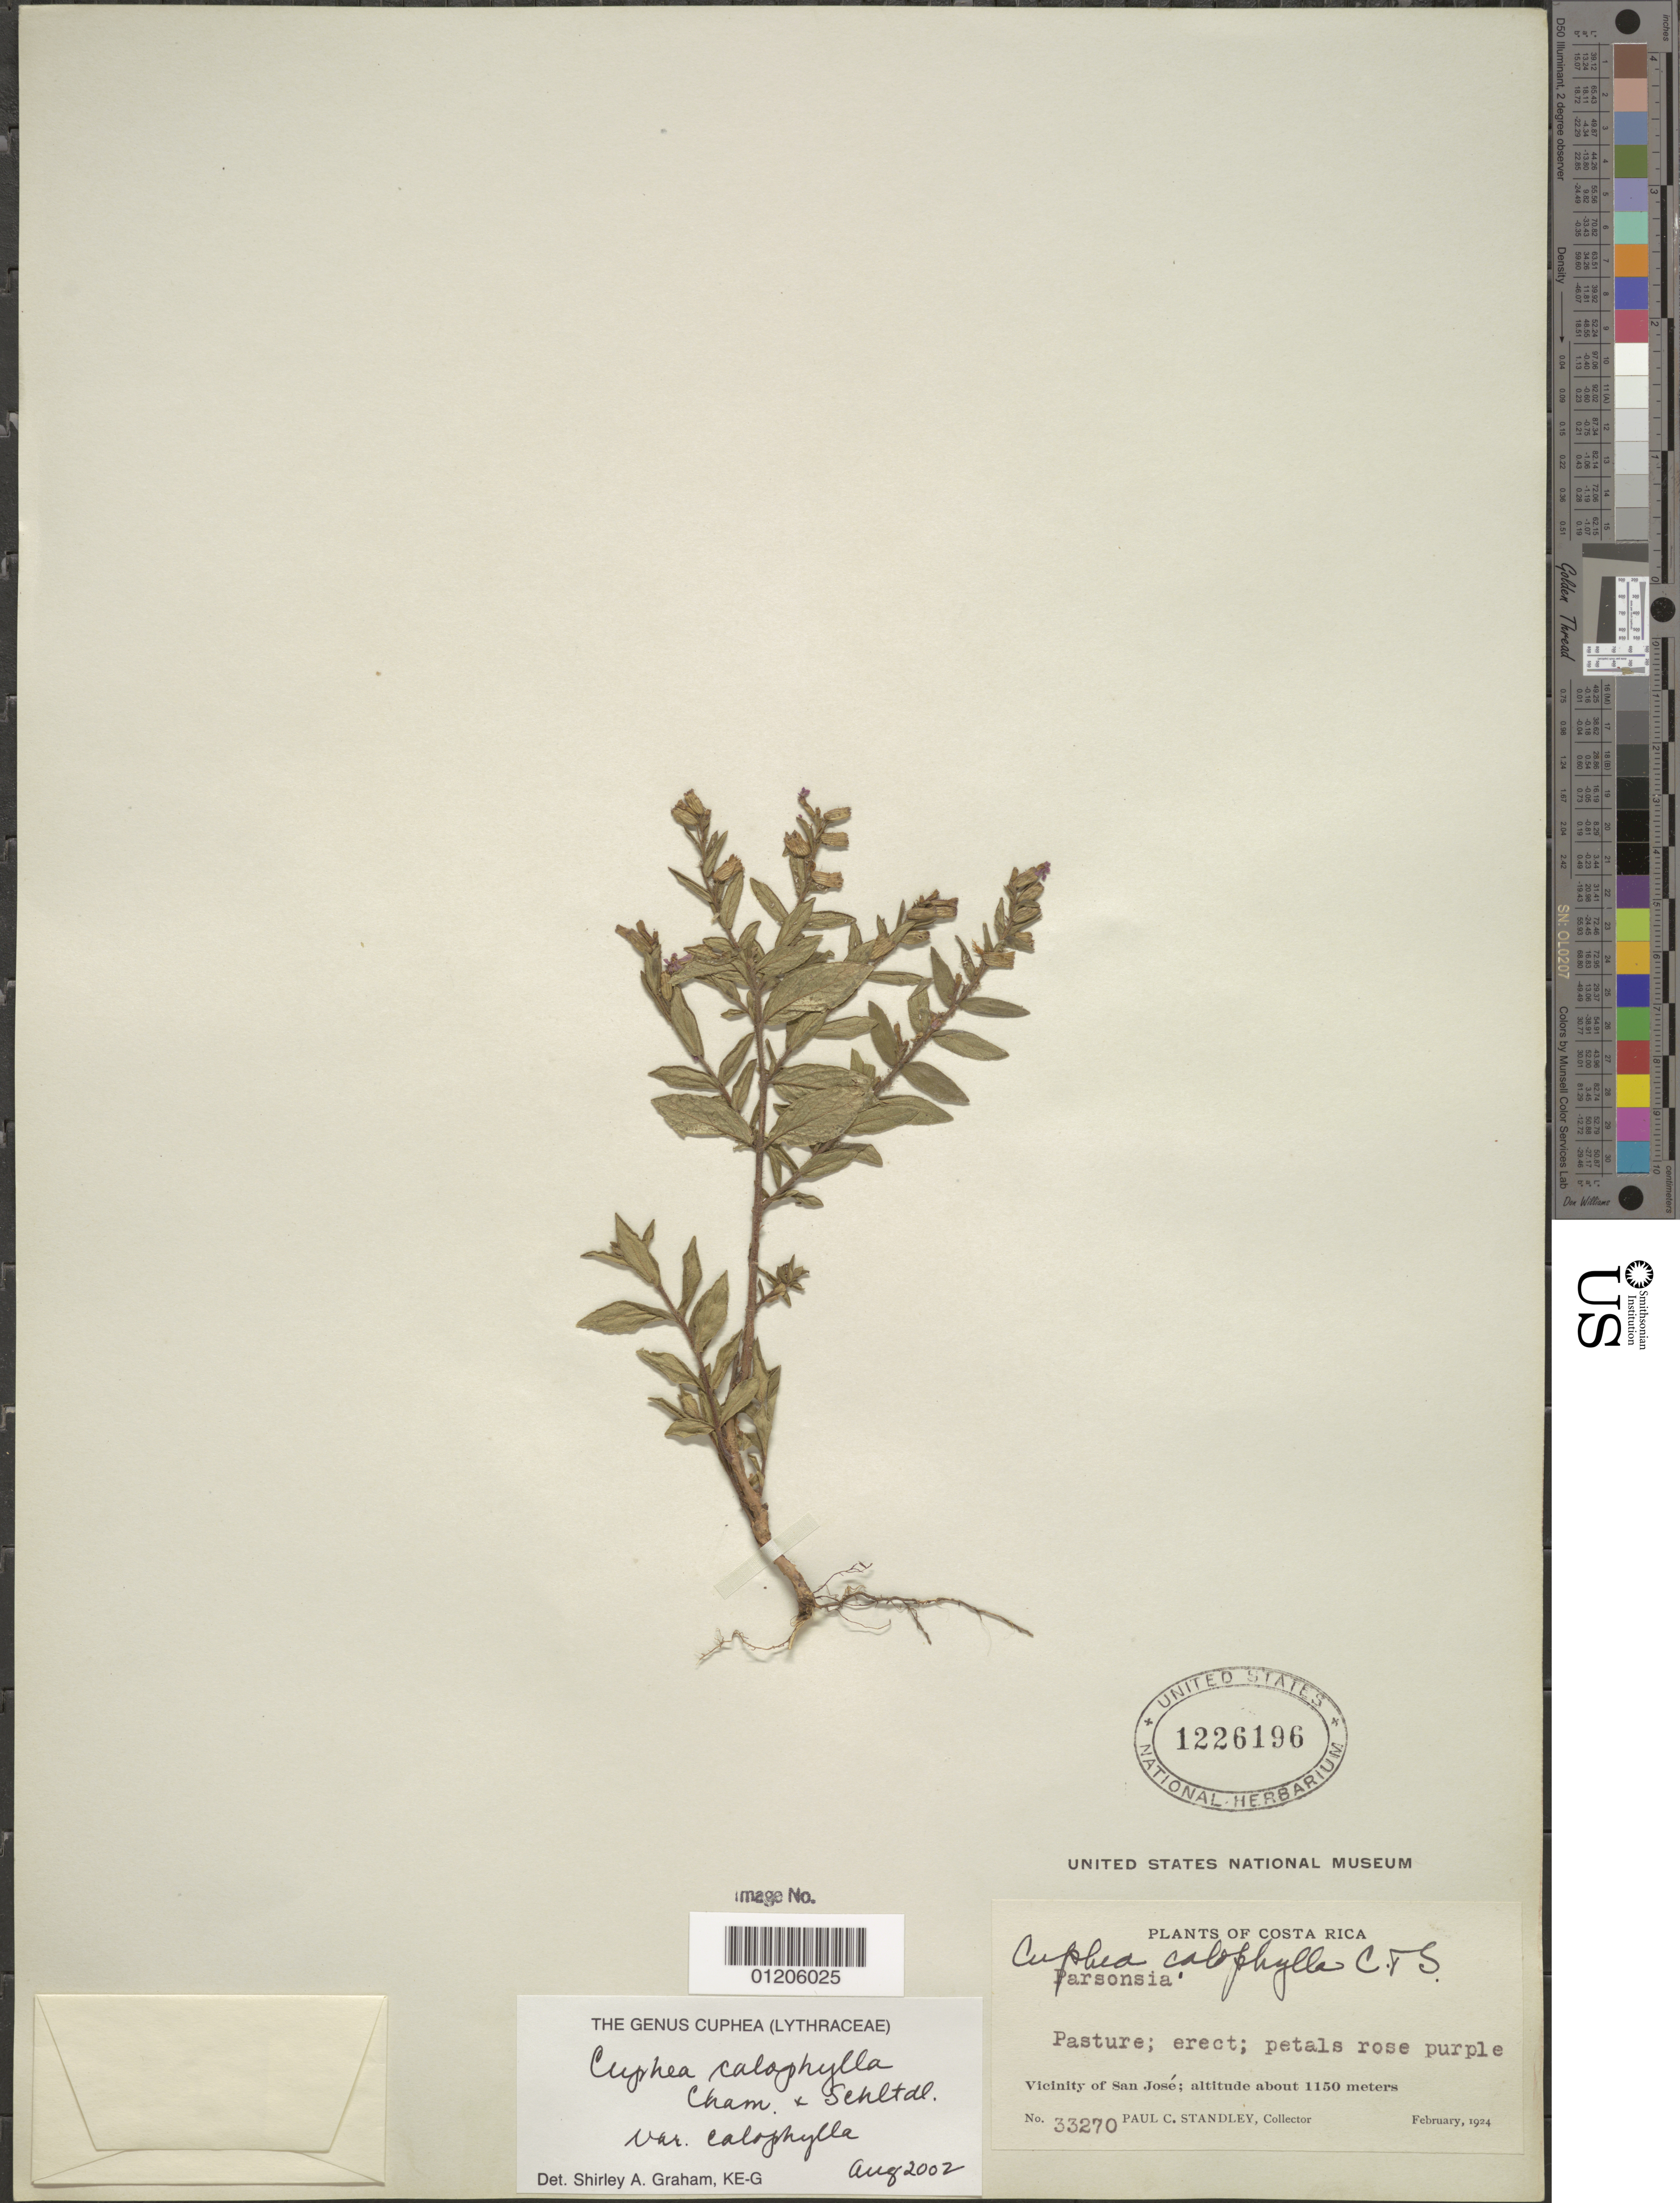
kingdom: Plantae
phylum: Tracheophyta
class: Magnoliopsida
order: Myrtales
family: Lythraceae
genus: Cuphea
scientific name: Cuphea calophylla var. calophylla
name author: Cham. & Schltdl.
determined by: Graham, S.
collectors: P. C. Standley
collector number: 33270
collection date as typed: Feb 1924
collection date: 1924-02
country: Costa Rica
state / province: San José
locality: Vicinity of San José.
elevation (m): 1150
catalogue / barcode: US 1226196